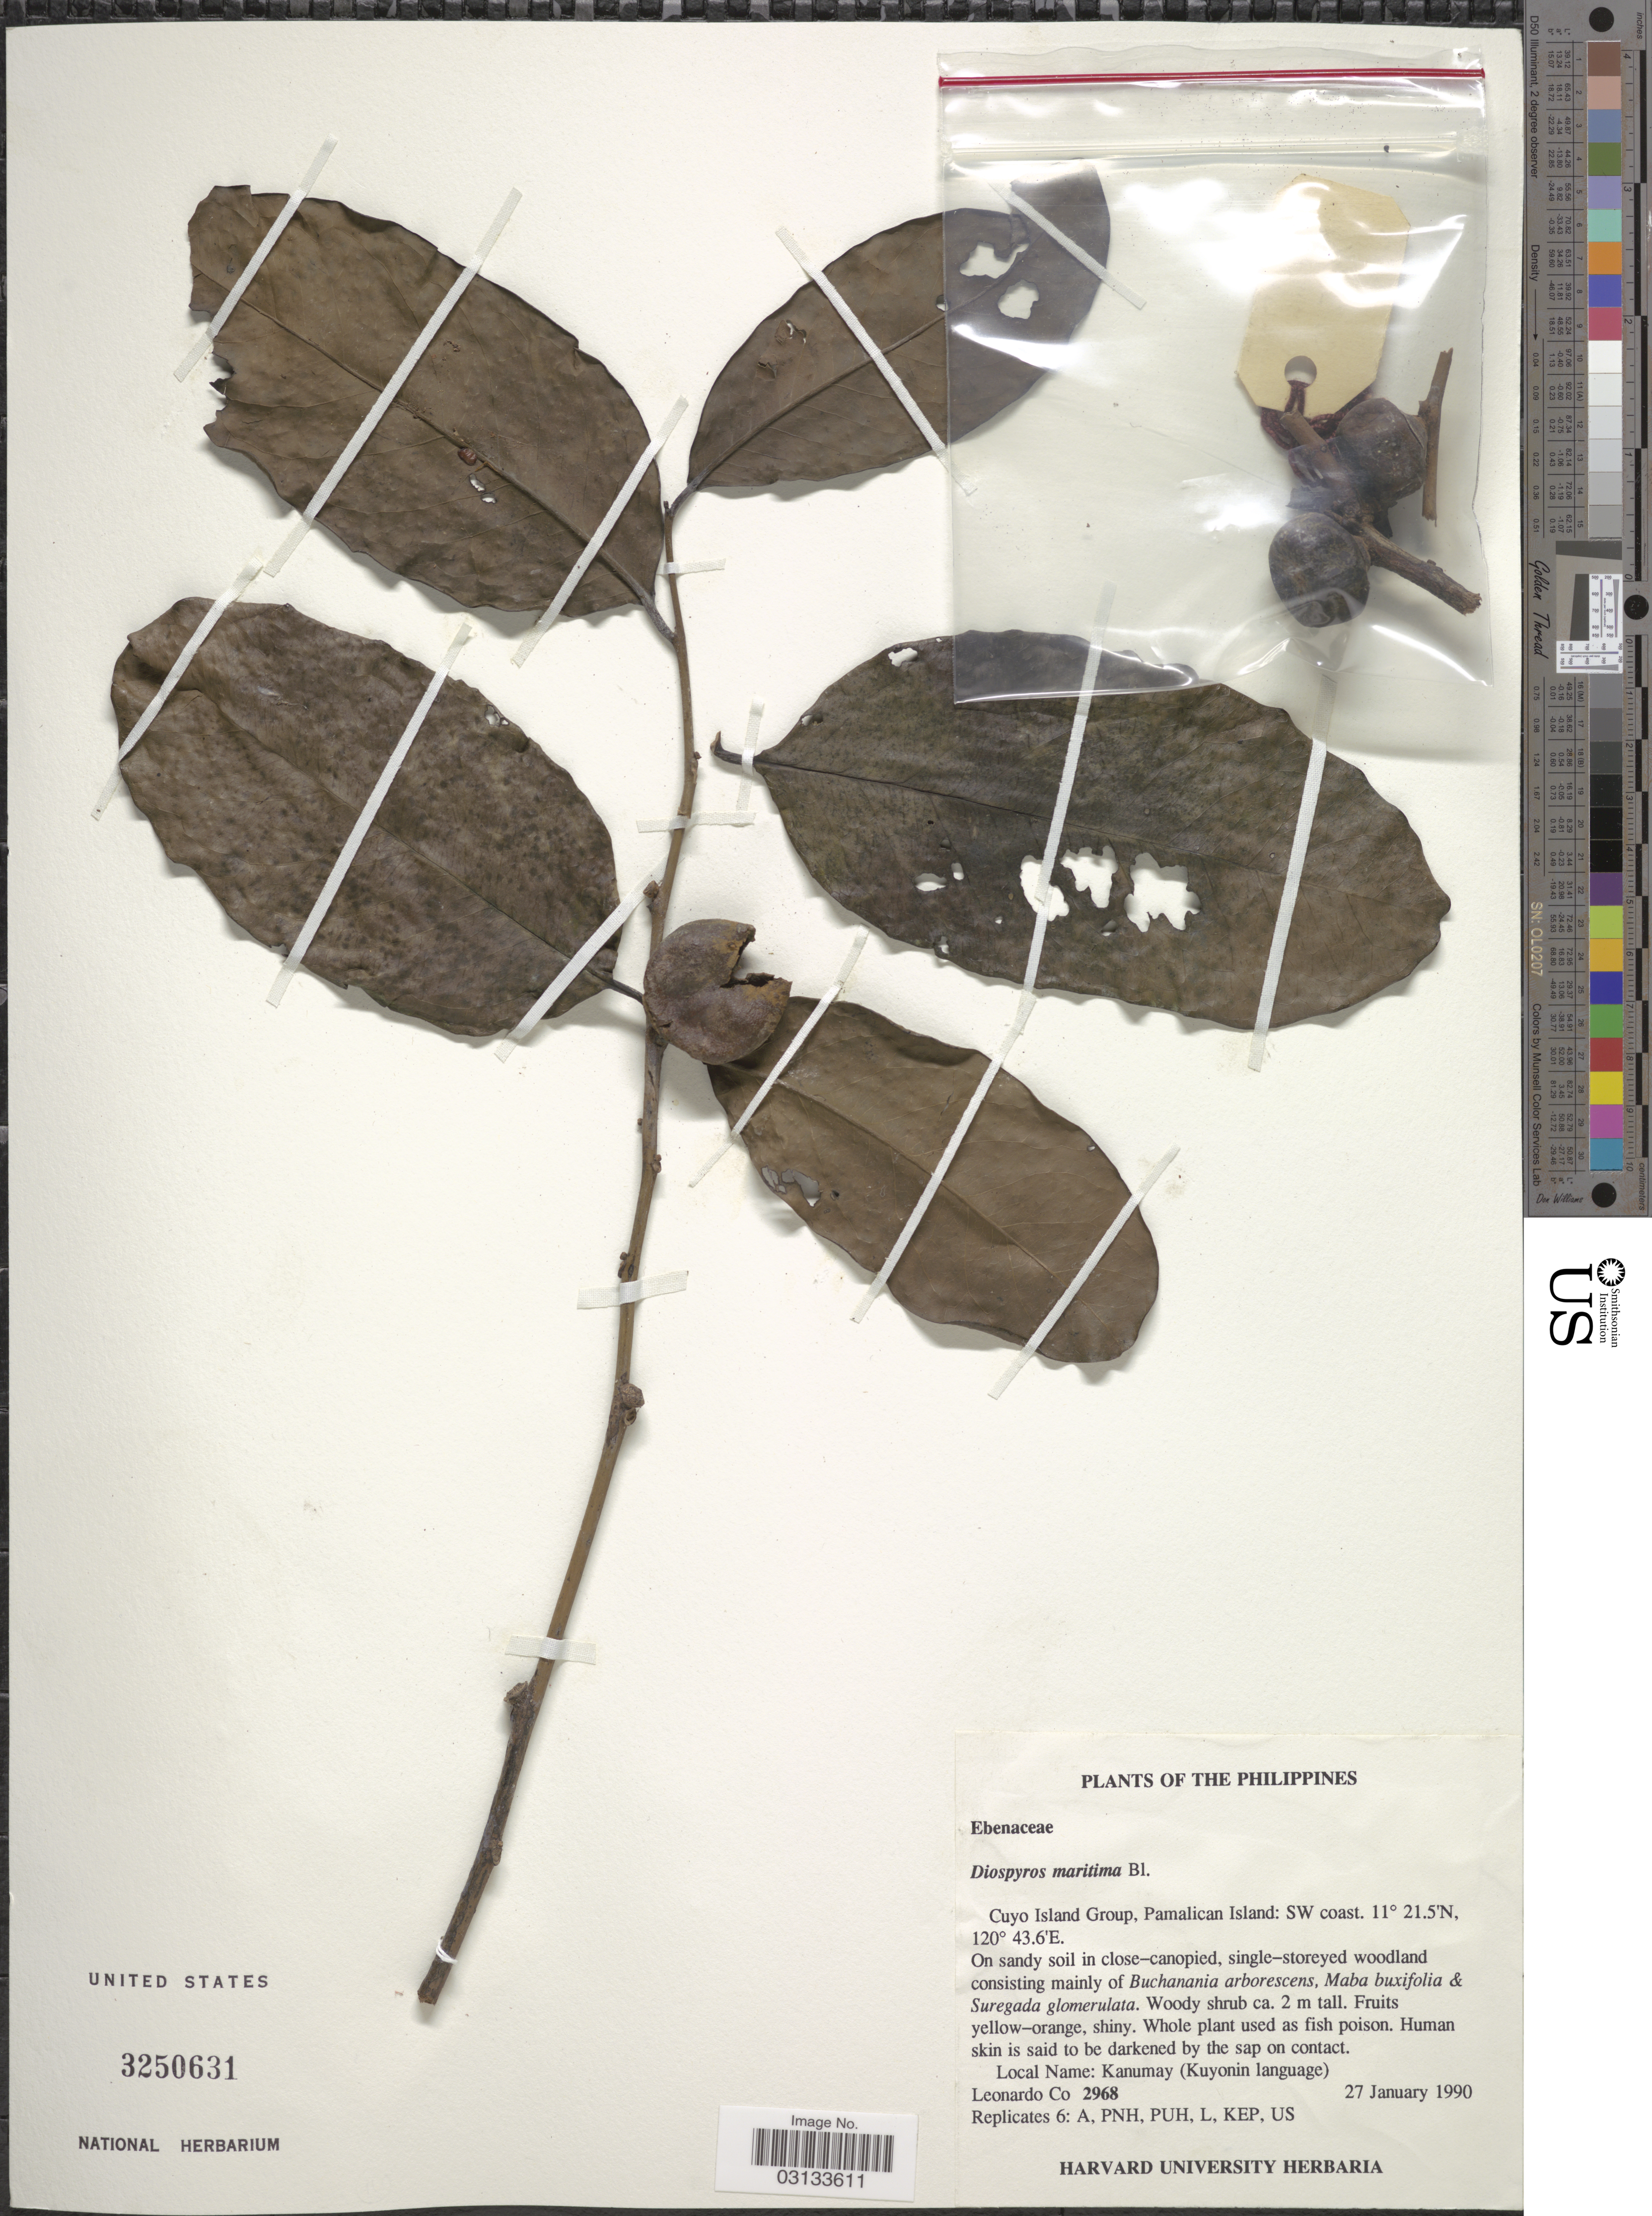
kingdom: Plantae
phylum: Tracheophyta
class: Magnoliopsida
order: Ericales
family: Ebenaceae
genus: Diospyros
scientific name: Diospyros maritima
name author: Blume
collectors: L. Co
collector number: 2968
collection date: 1990-01-27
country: Philippines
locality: Cuyo Island Group, Pamalican Island: SW coast.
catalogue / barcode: US 3250631